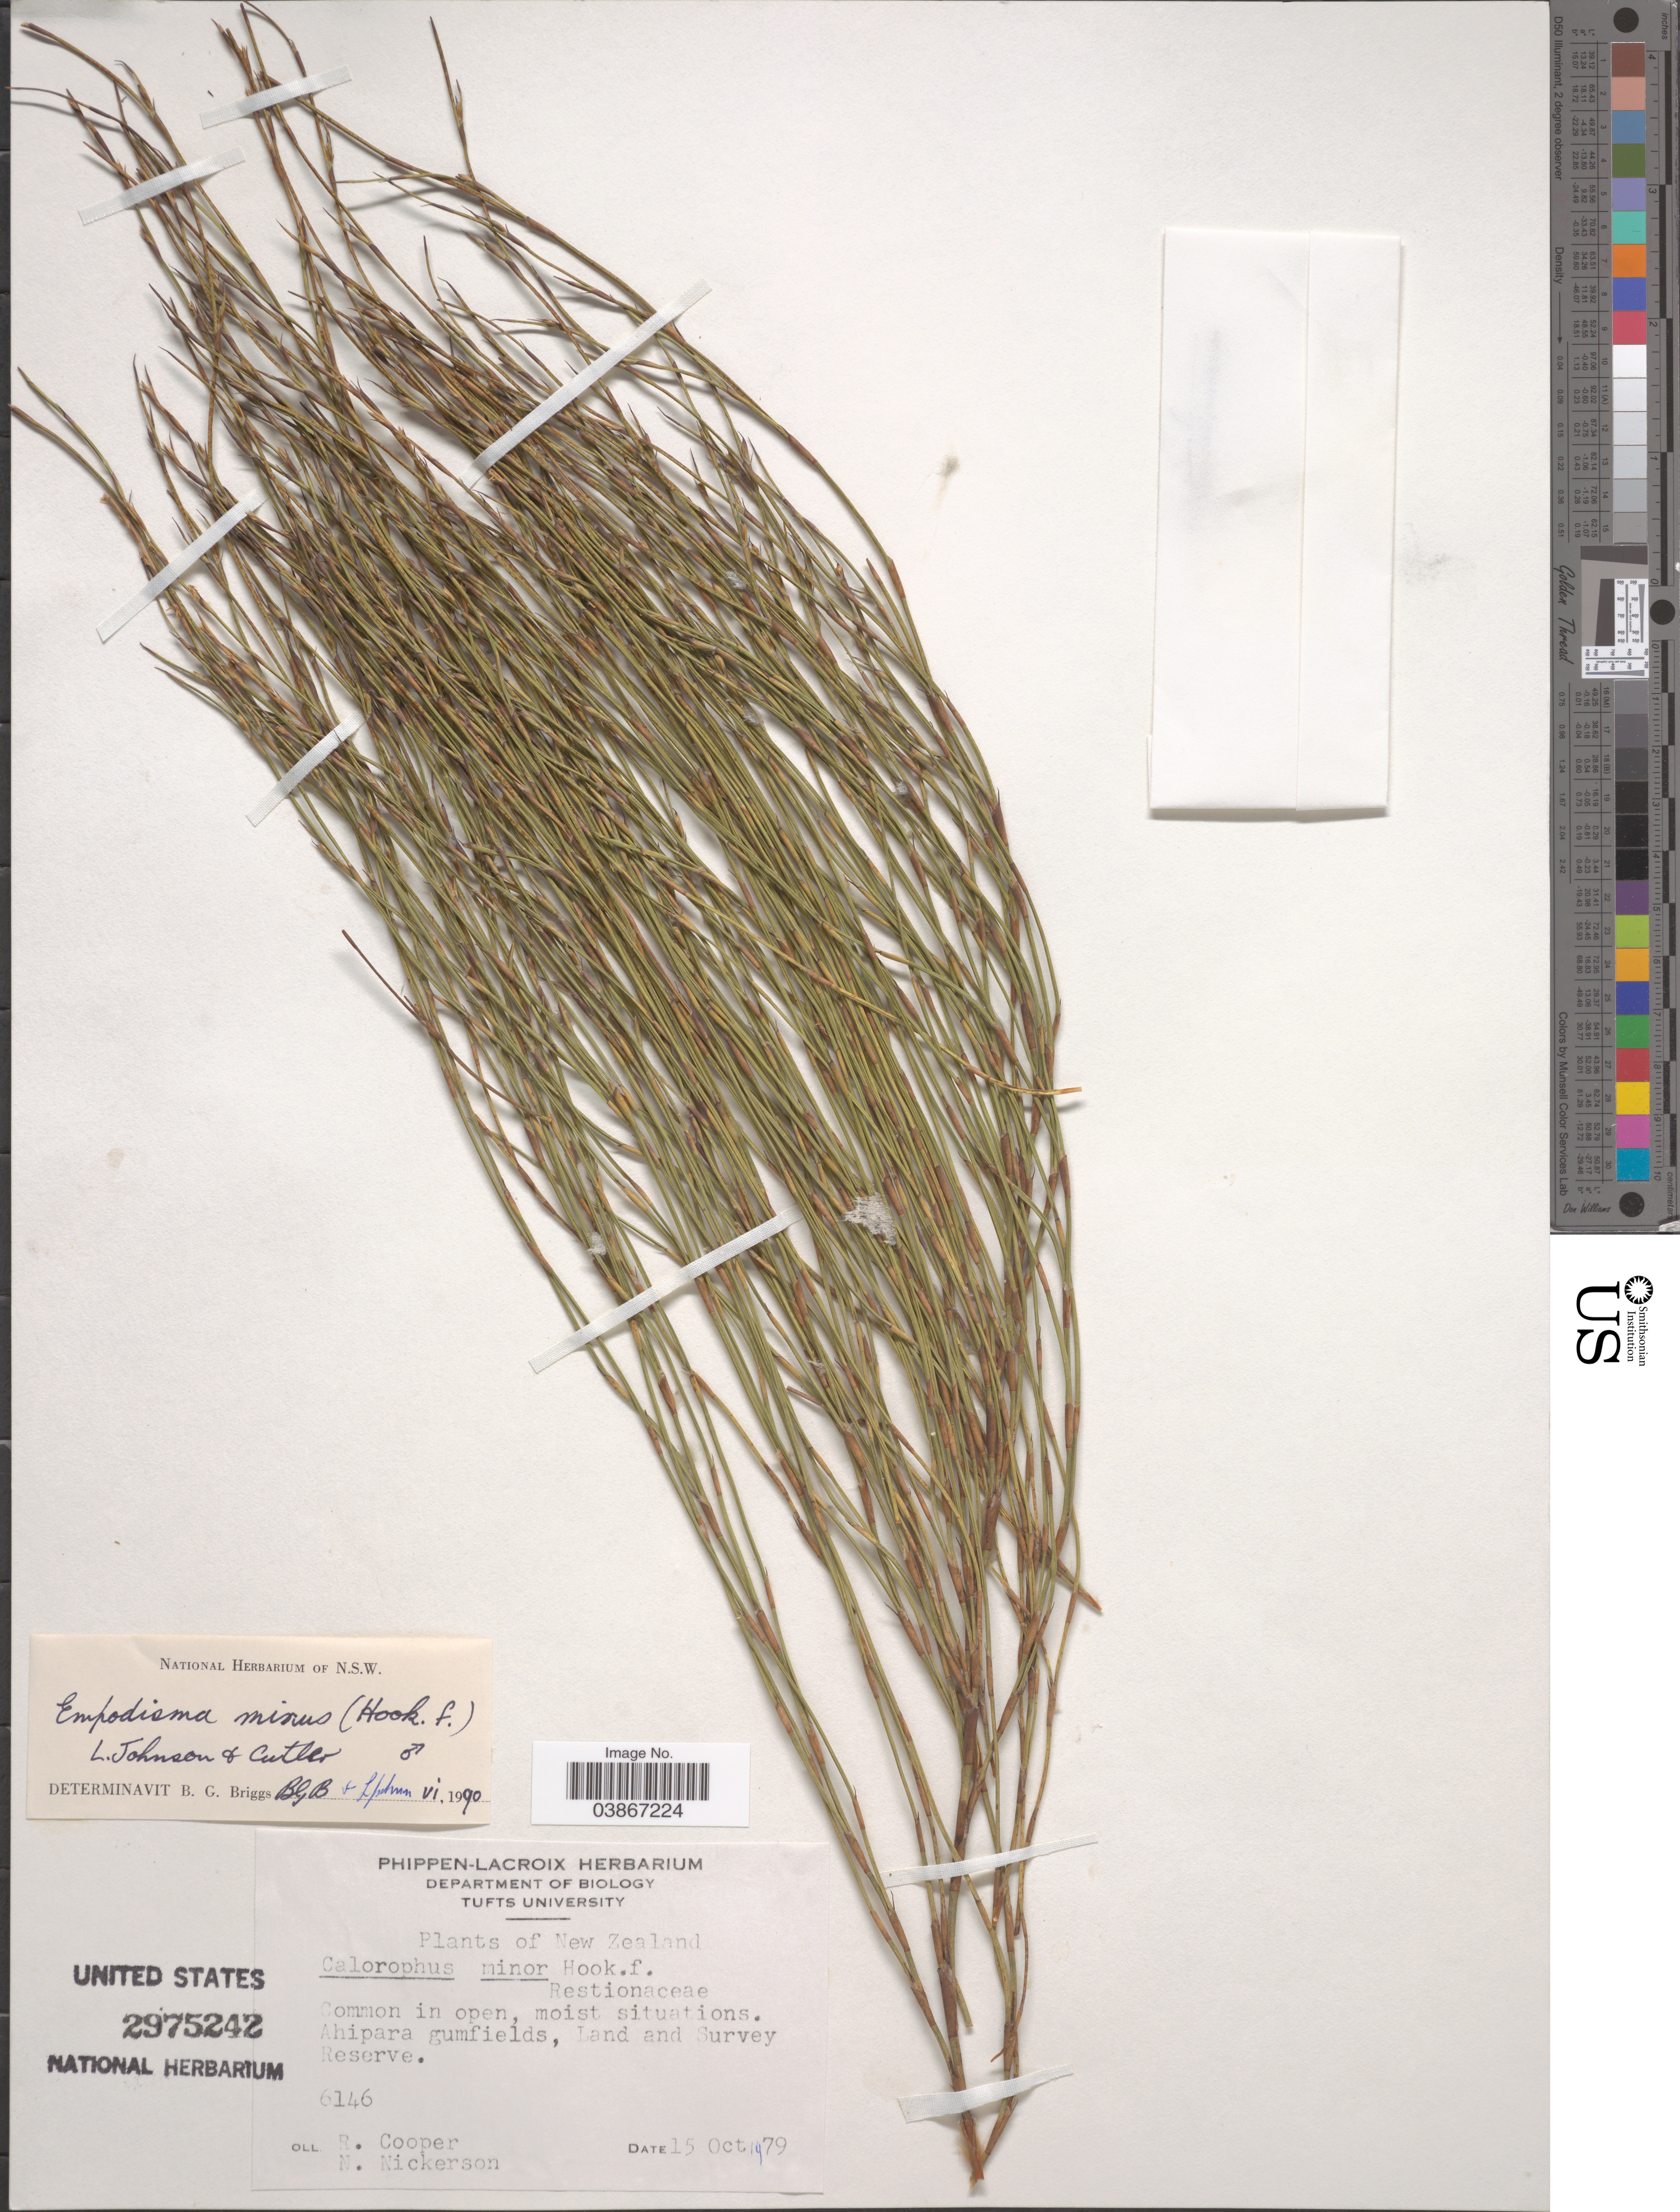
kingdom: Plantae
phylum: Tracheophyta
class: Liliopsida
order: Poales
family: Restionaceae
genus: Empodisma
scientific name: Empodisma minus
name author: (Hook. f.) L.A.S. Johnson & D.F. Cutler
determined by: Briggs, Barbara G.; Johnson, L.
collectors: R. Cooper & N. Nickerson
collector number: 6146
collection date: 1979-10-15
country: New Zealand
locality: Ahipara gumfields, Land and Survey Reserve.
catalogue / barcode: US 2975242